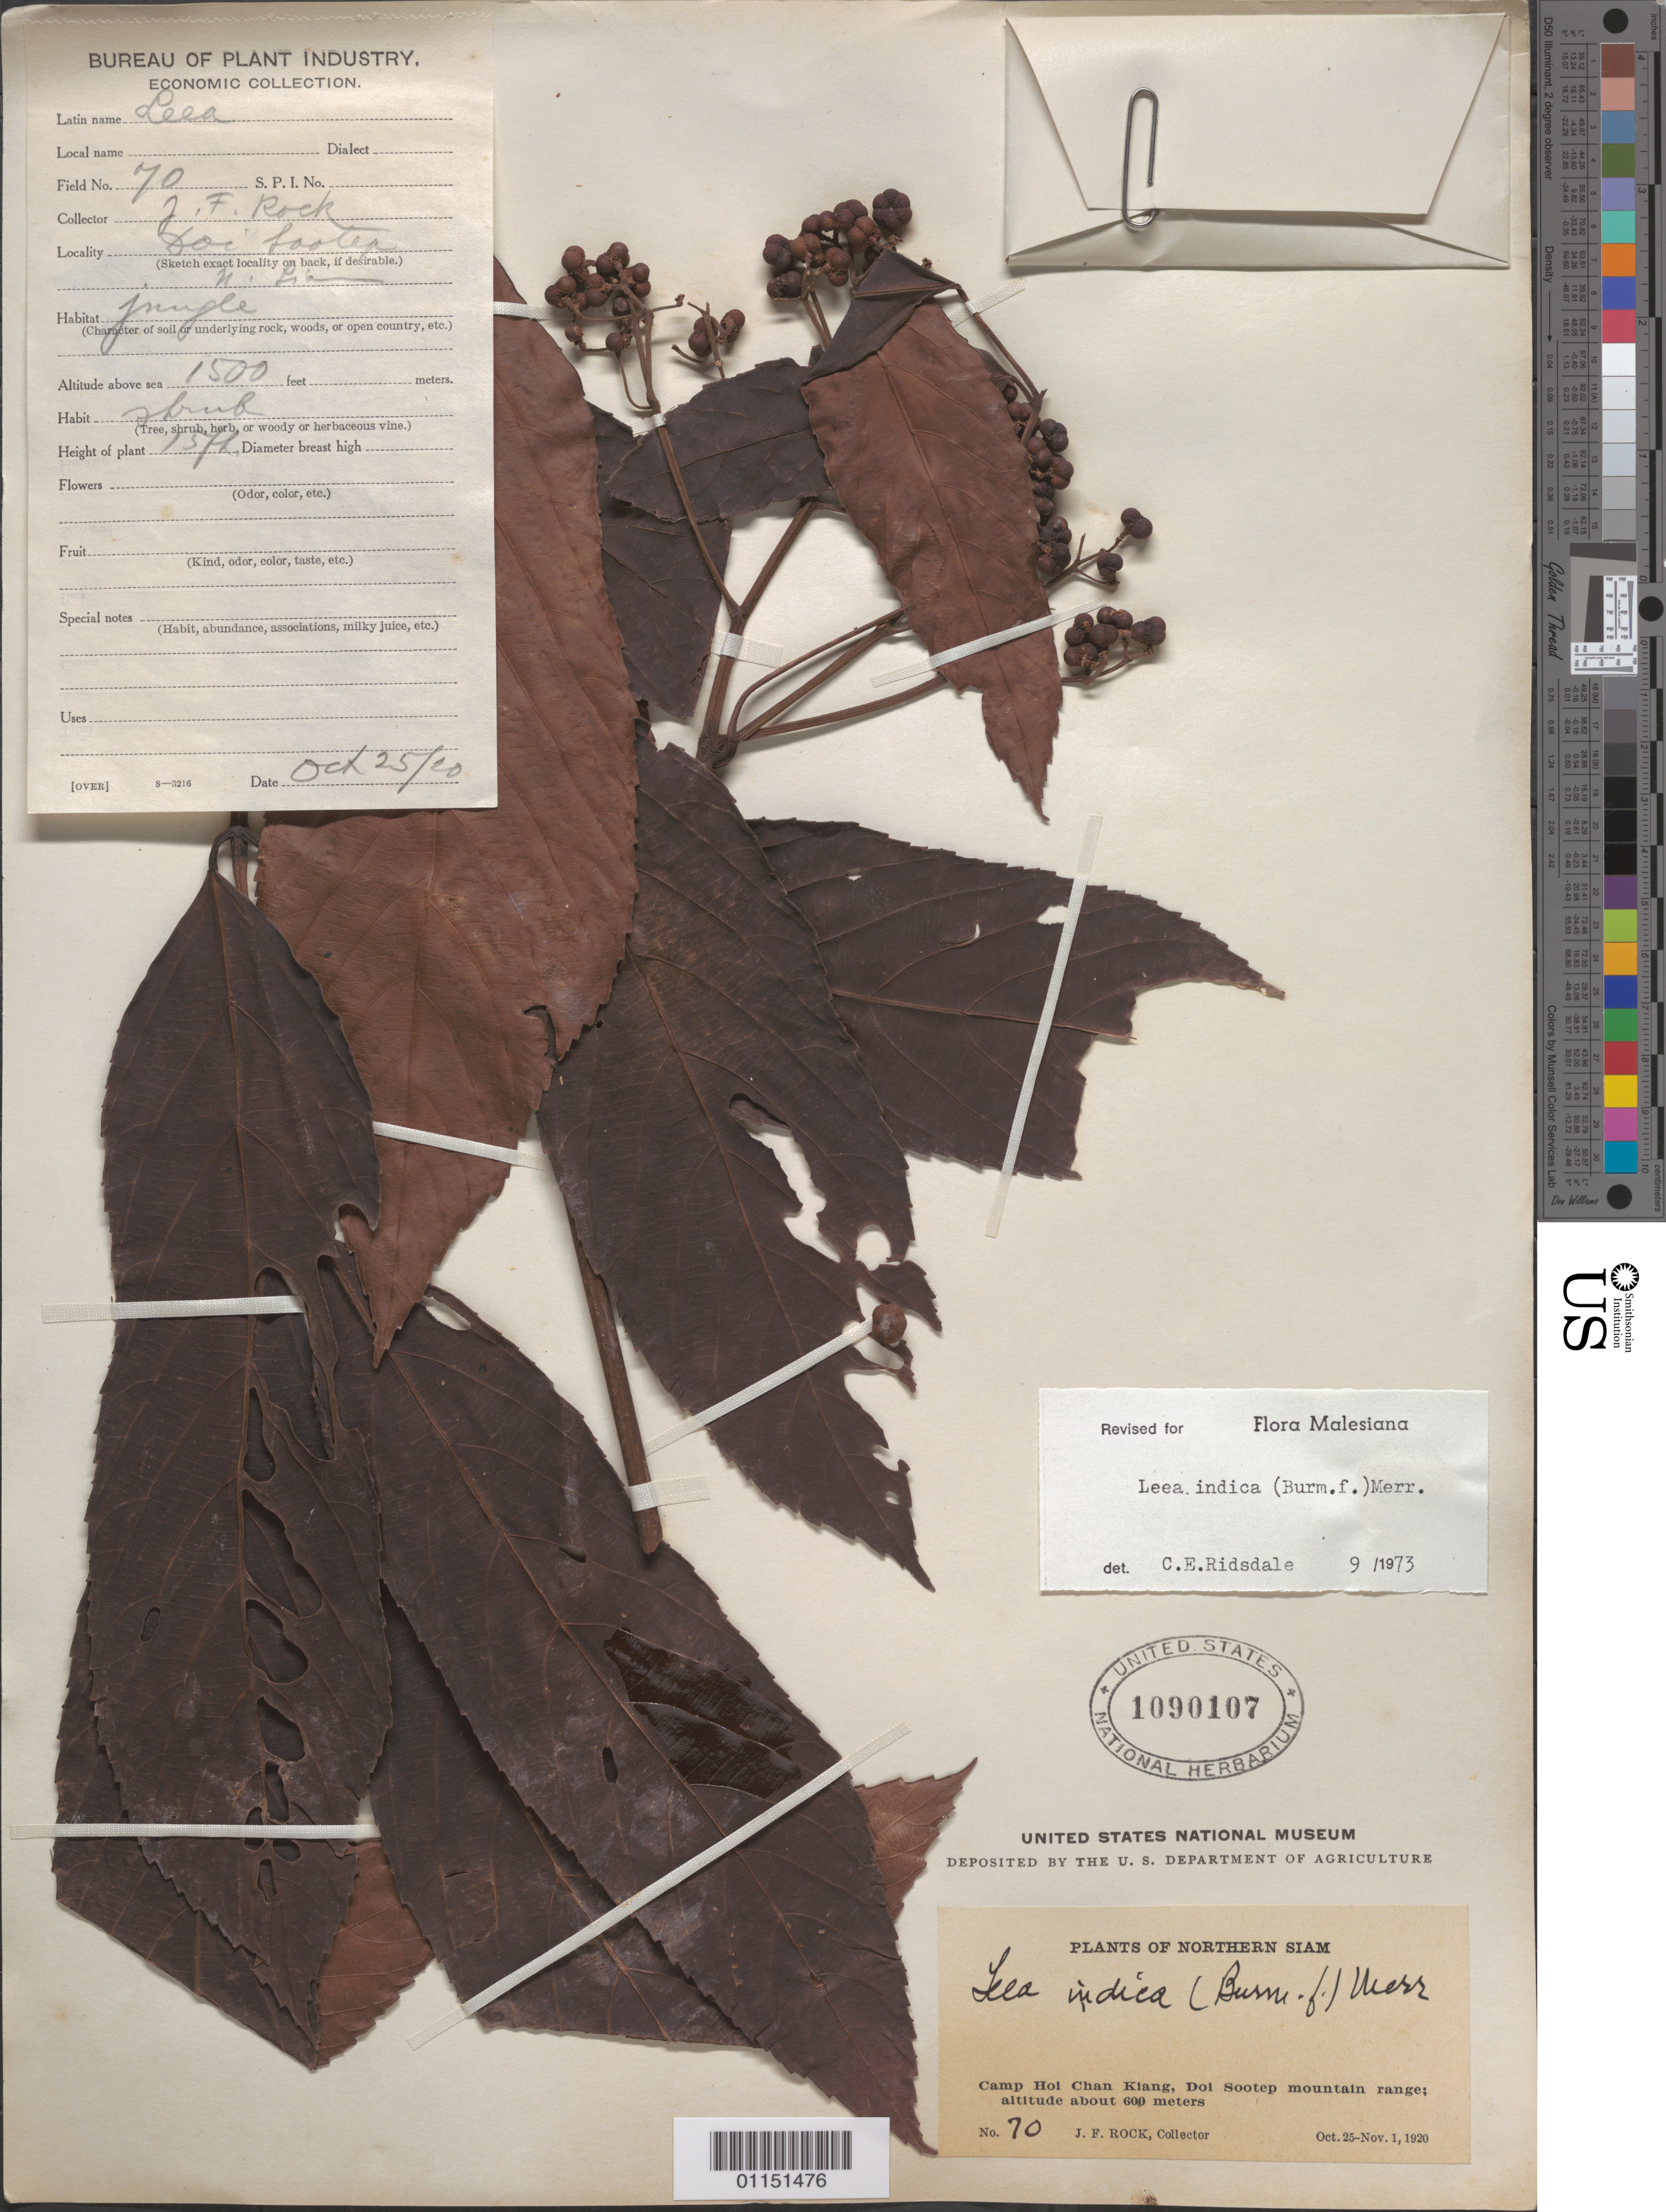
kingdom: Plantae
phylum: Tracheophyta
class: Magnoliopsida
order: Vitales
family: Vitaceae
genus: Leea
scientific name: Leea indica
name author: (Burm. f.) Merr.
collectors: J. F. Rock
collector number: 70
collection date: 1920-10-25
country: Thailand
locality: Camp Hoi Chan Kiang, Doi Sootep Mt Range.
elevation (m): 600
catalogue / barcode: US 1090107